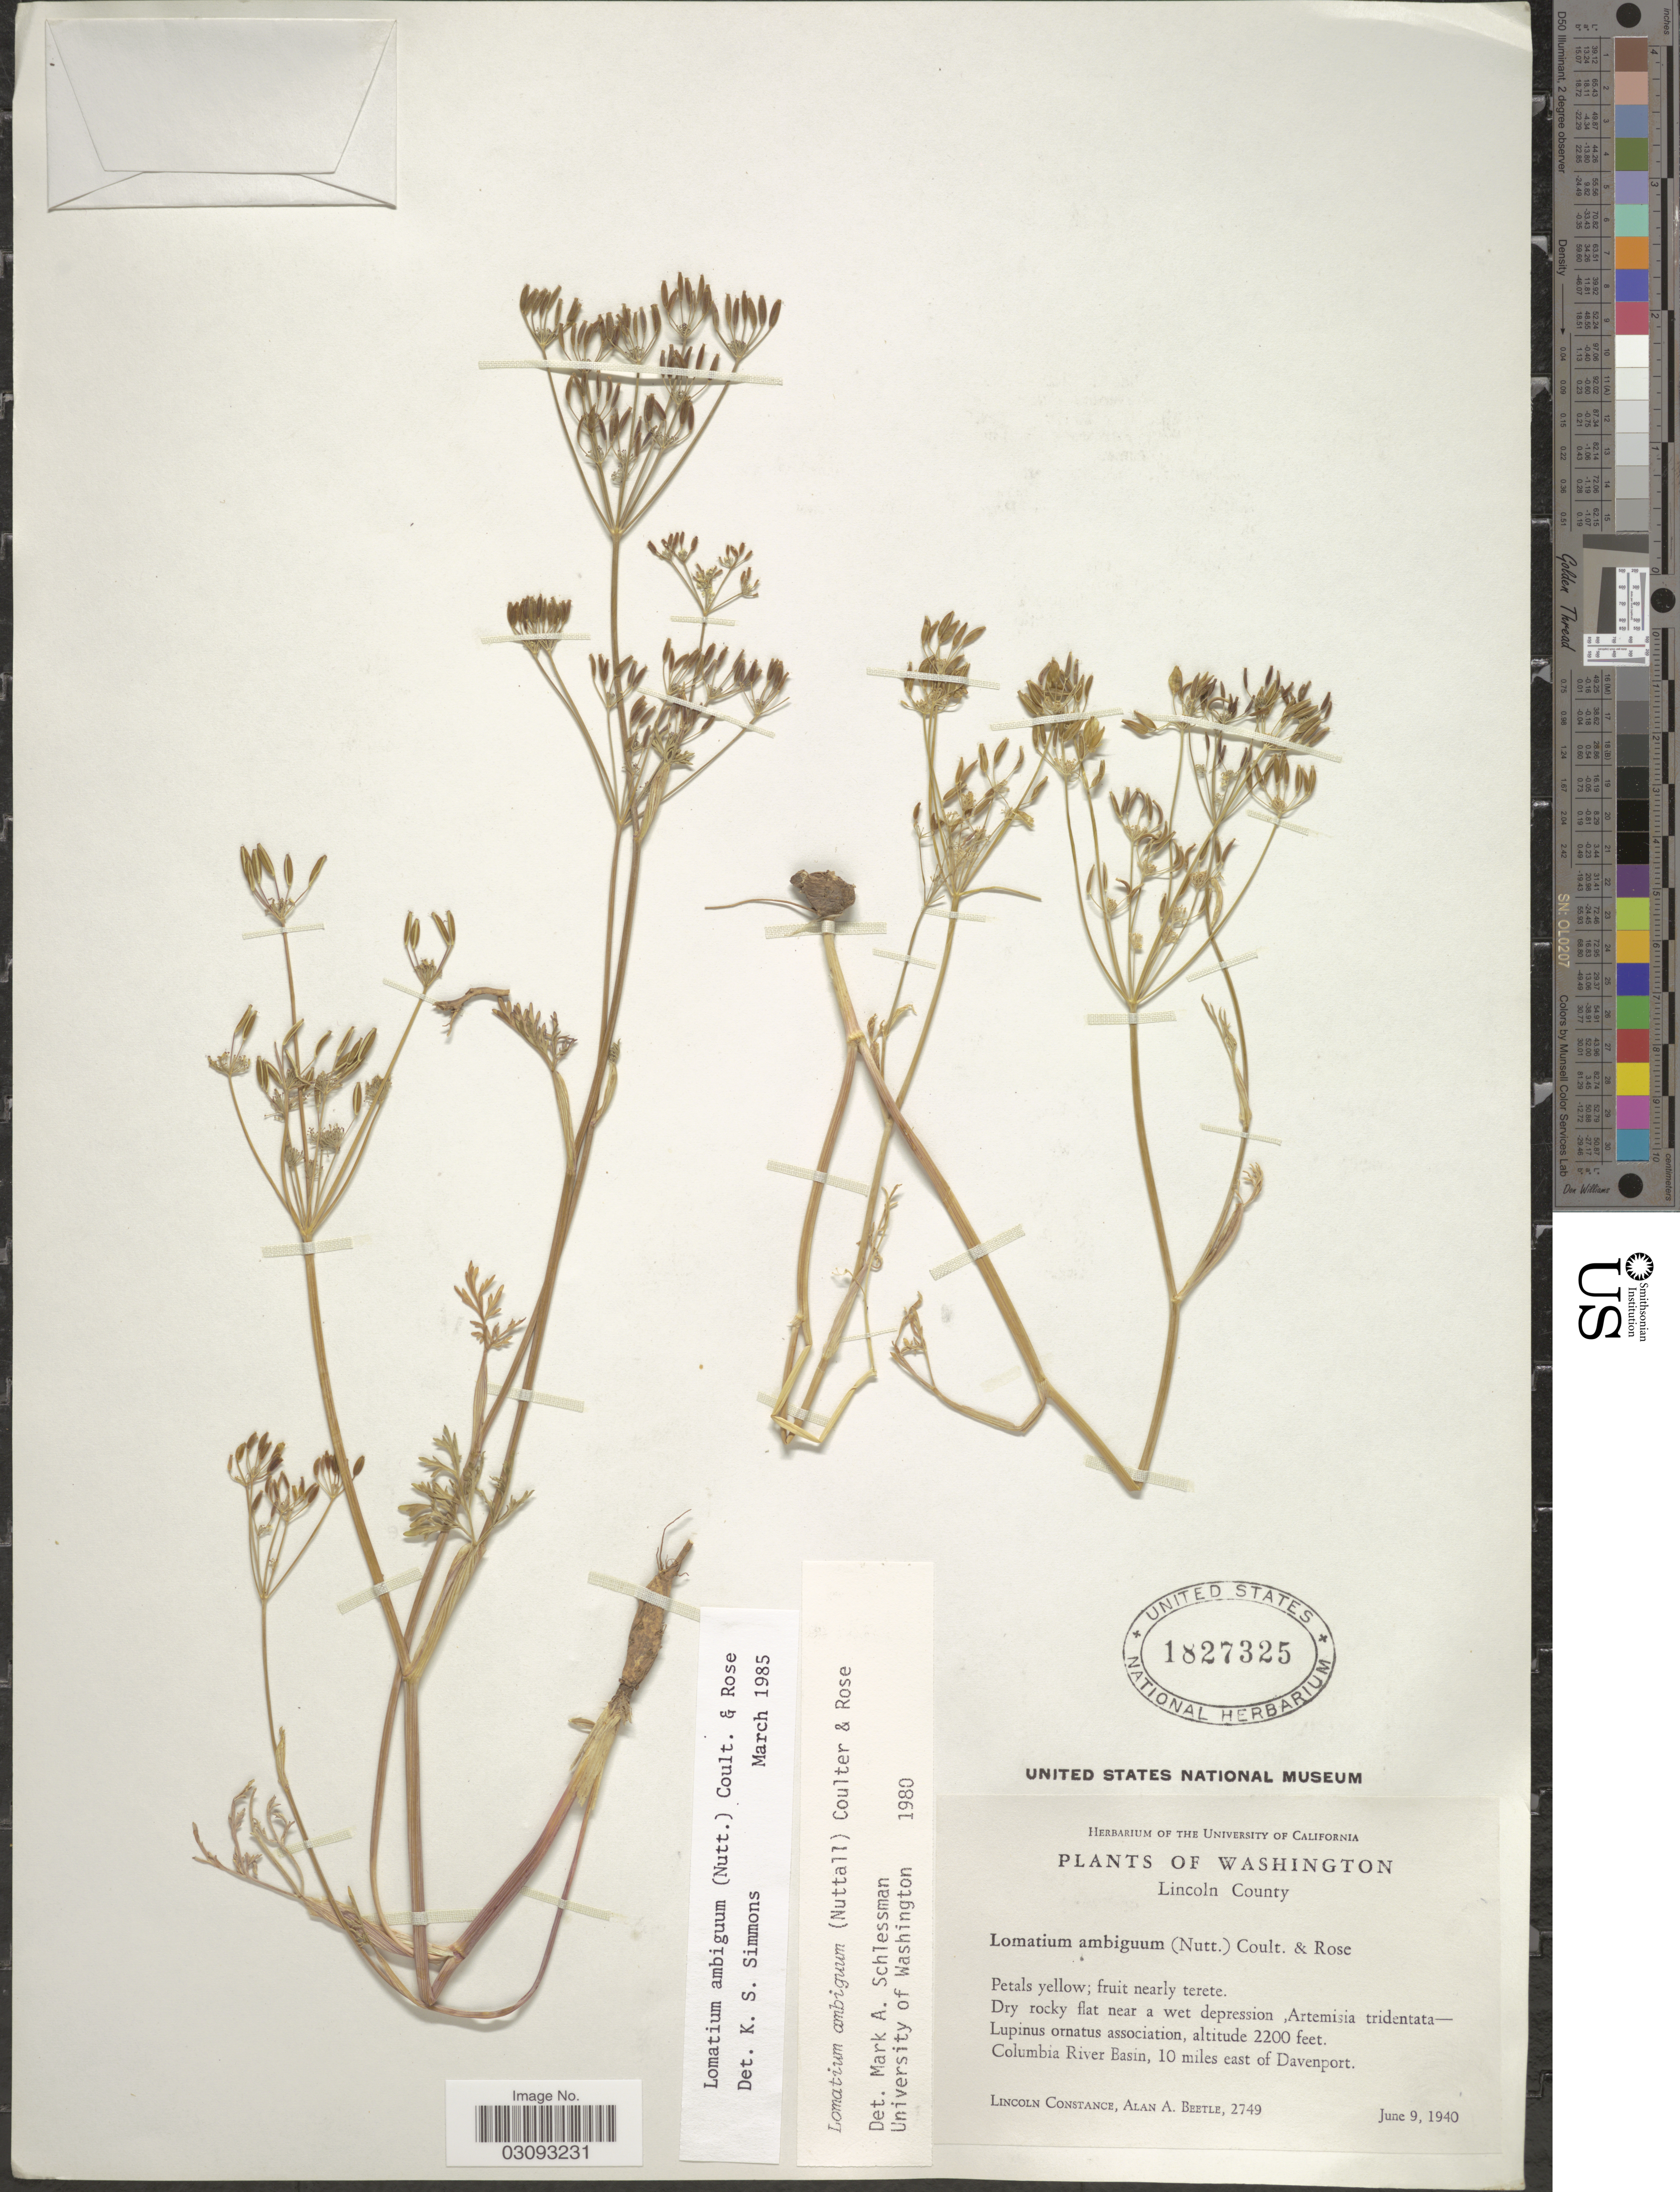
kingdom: Plantae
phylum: Tracheophyta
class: Magnoliopsida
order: Apiales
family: Apiaceae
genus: Lomatium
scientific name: Lomatium ambiguum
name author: (Nutt.) Coult. & Rose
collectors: L. Constance & A. A. Beetle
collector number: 2749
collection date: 1940-06-09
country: United States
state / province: Washington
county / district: Lincoln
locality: Lincoln County. Columbia River Basin, 10 miles east of Davenport.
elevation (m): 671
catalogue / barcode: US 1827325